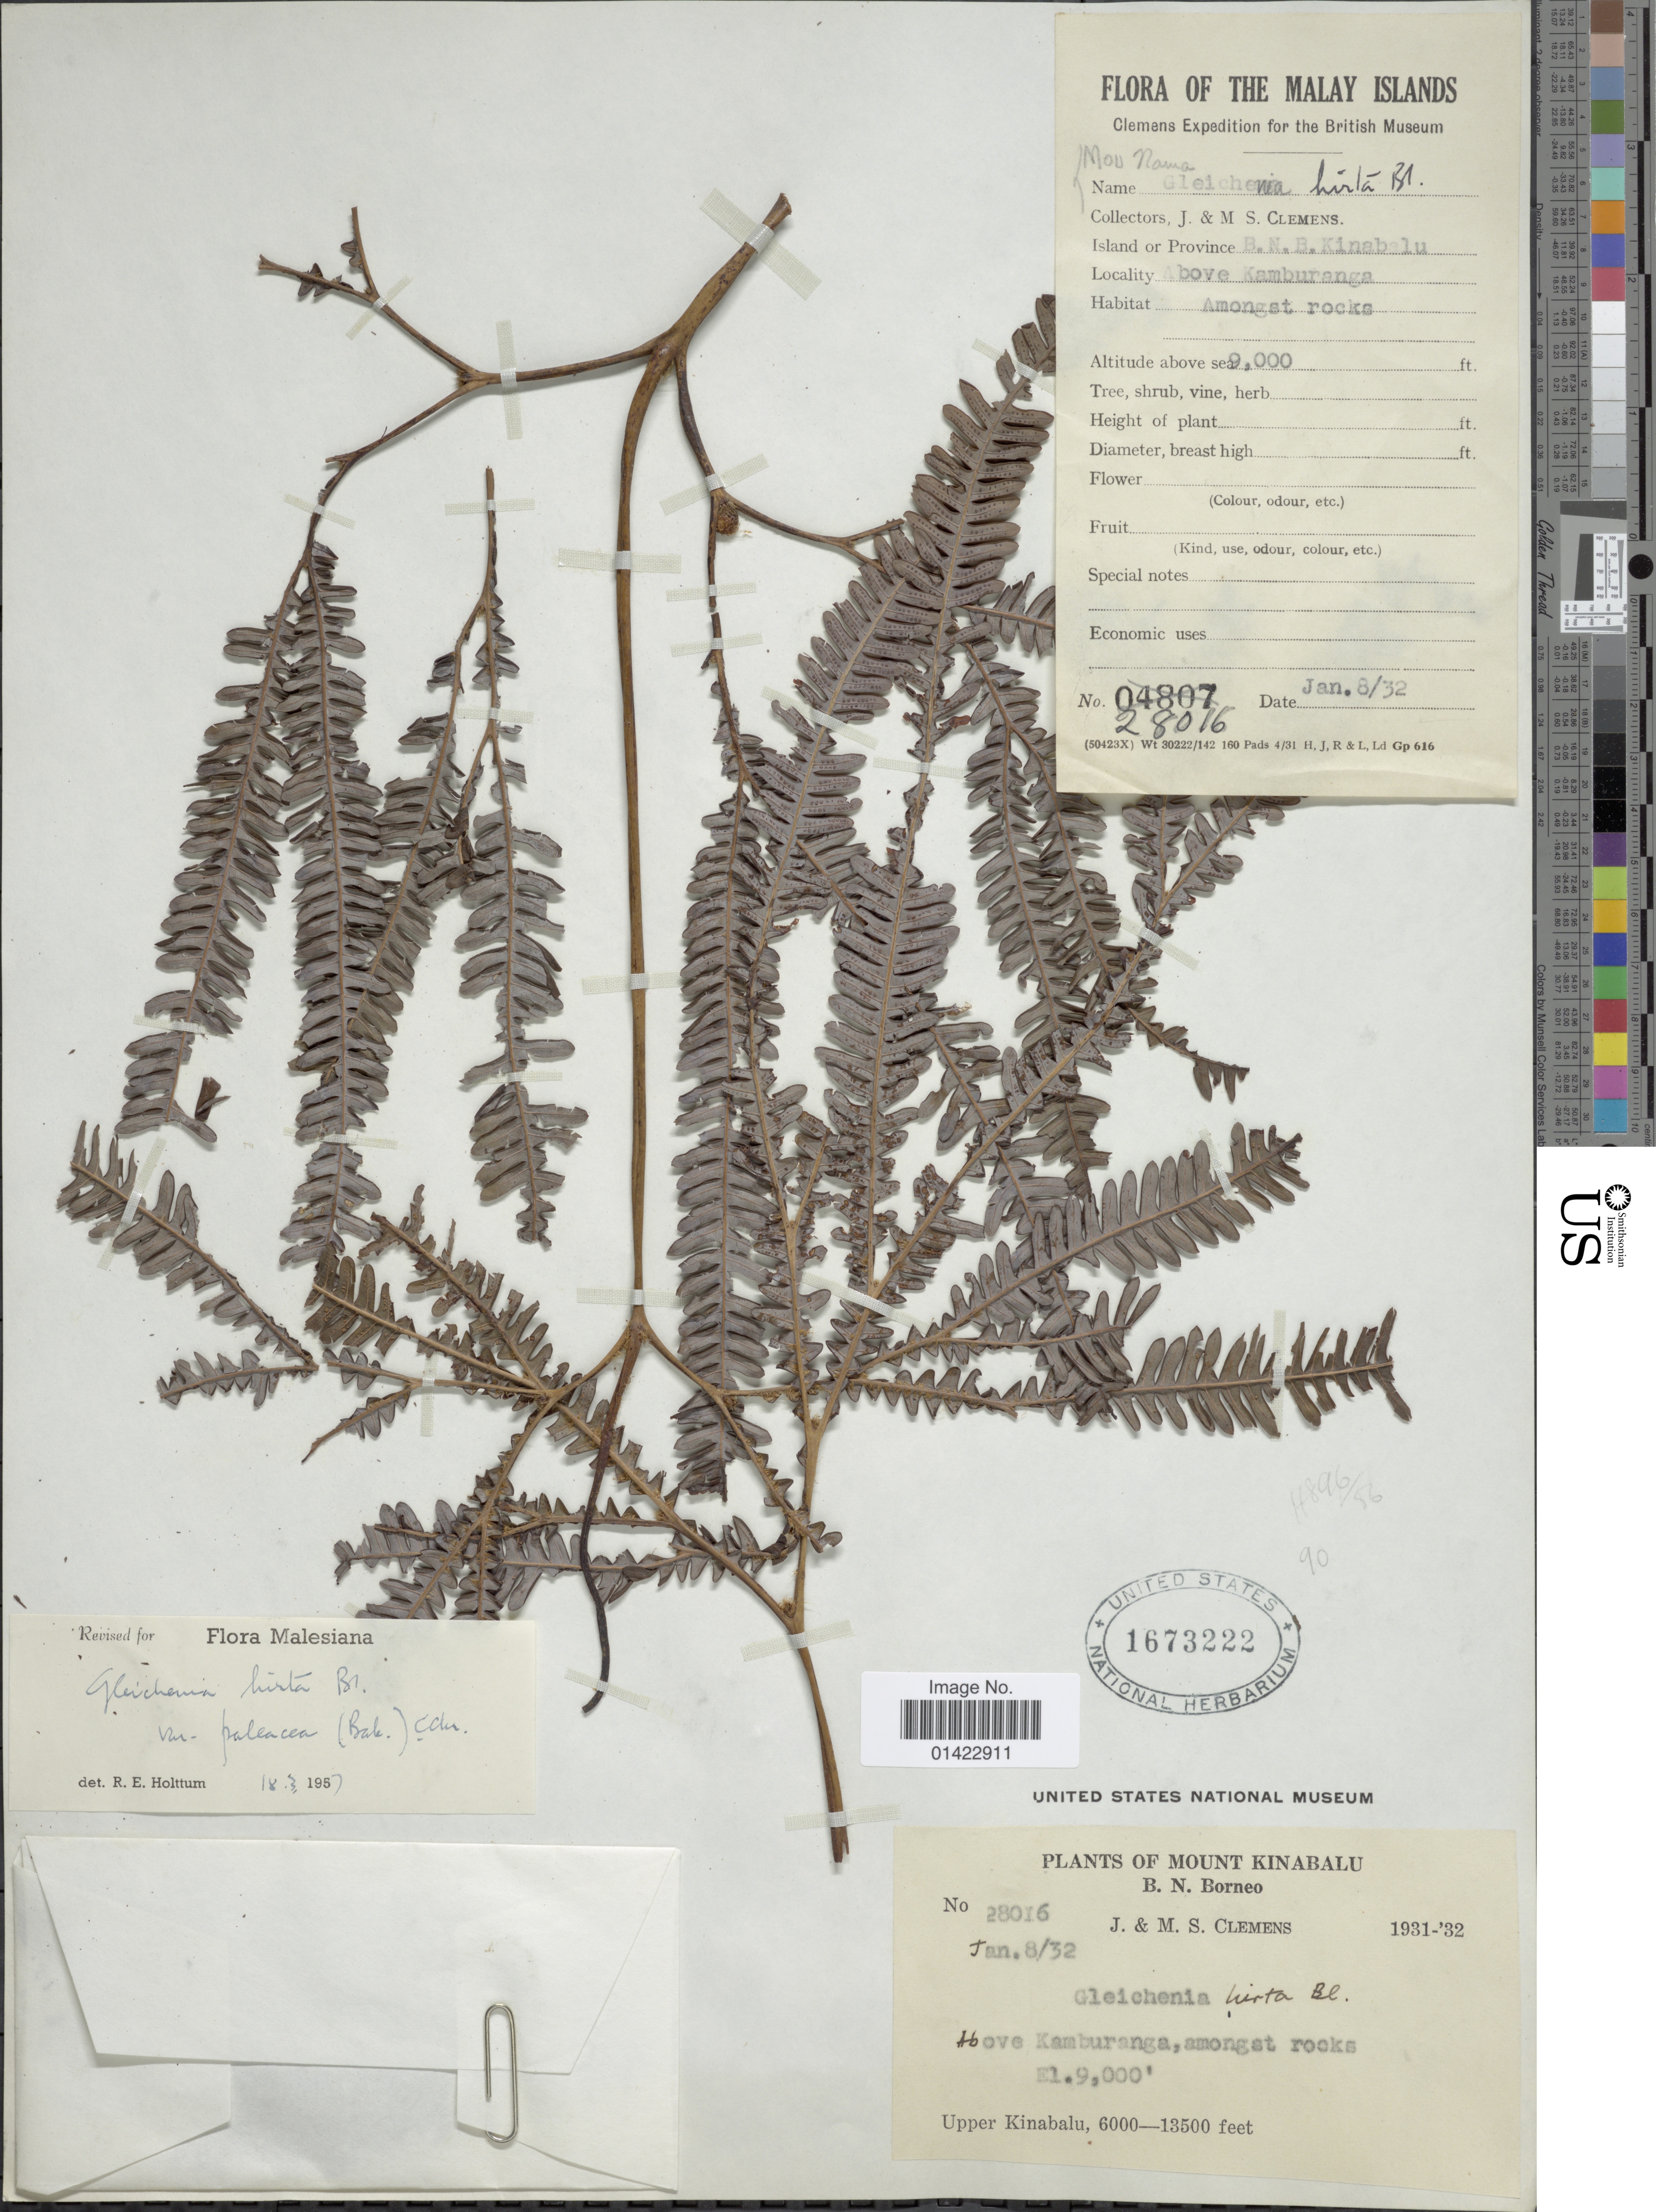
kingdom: Plantae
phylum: Tracheophyta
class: Polypodiopsida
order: Gleicheniales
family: Gleicheniaceae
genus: Sticherus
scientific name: Sticherus hirtus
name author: (Blume) Ching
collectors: J. Clemens & M. S. Clemens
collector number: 28016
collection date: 1932-01-08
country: Malaysia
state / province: Sabah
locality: Malay Islands. Mount Kinabalu. B.N. Borneo. Above Kamburanga, amongst rocks. Upper Kinabalu.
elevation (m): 1829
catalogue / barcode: US 1673222